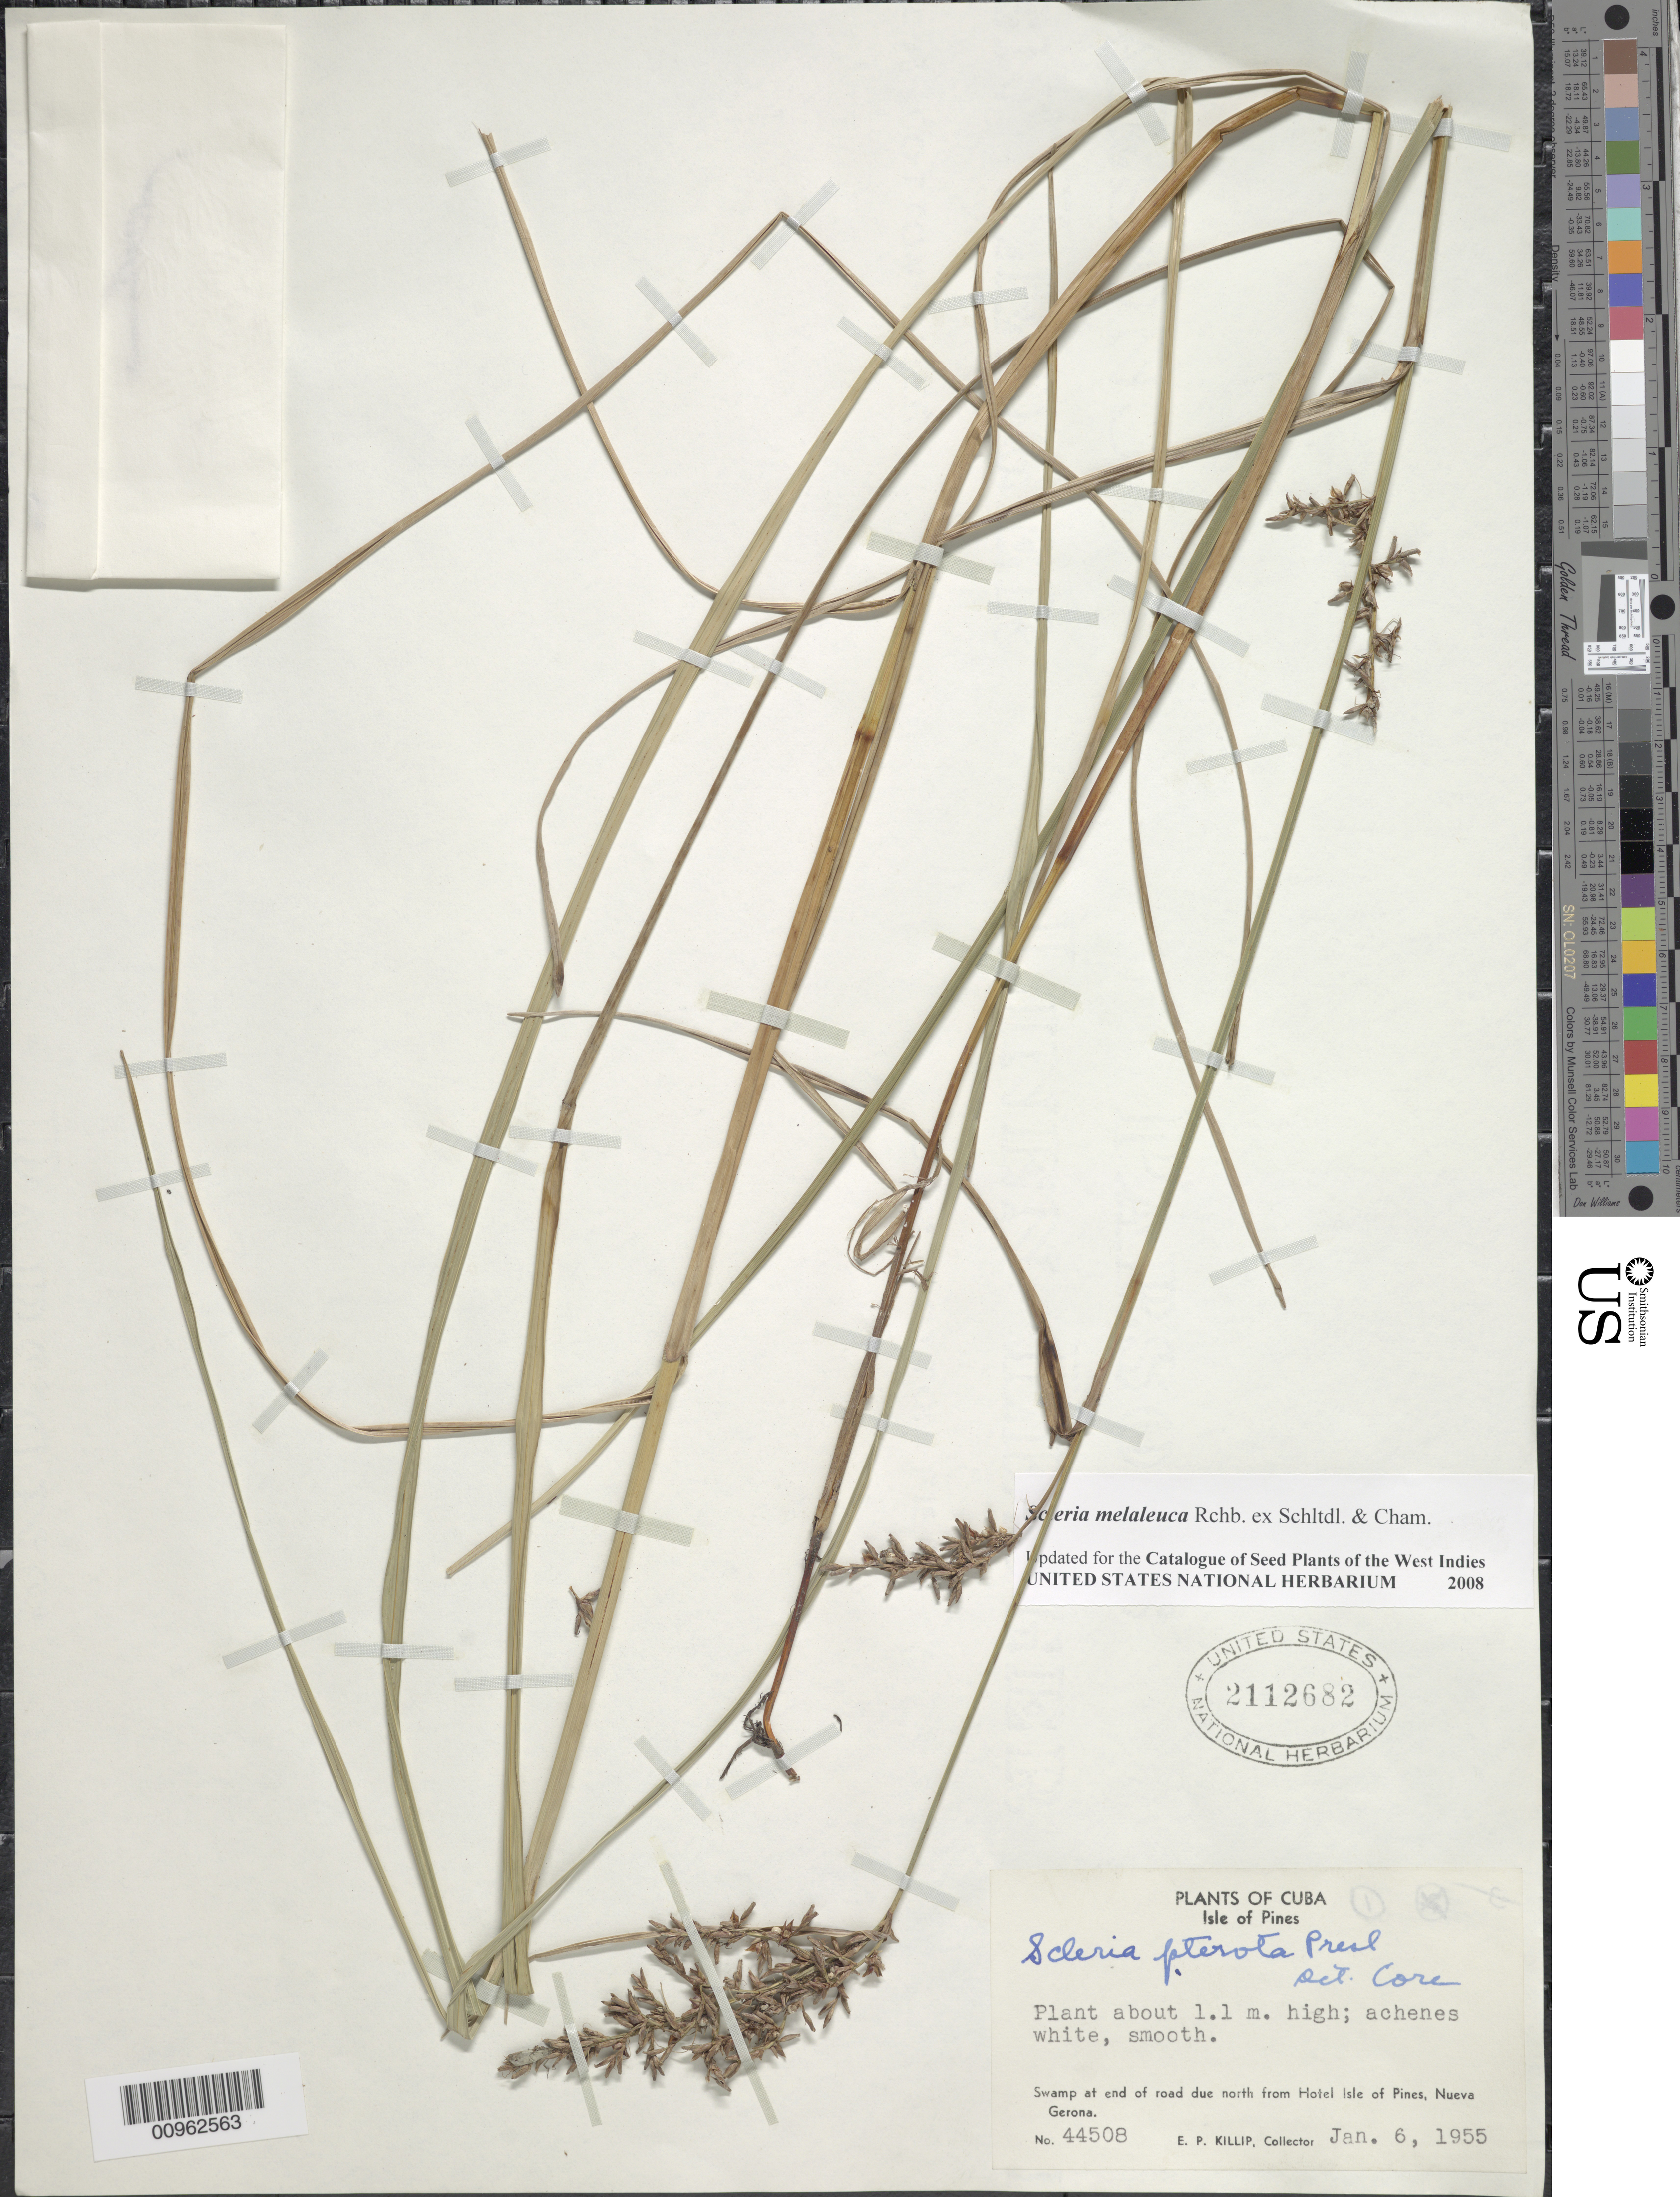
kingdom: Plantae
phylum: Tracheophyta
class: Liliopsida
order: Poales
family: Cyperaceae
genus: Scleria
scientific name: Scleria gaertneri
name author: Raddi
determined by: Strong, M. T., (US), Smithsonian Institution - National Museum of Natural History (UNITED STATES)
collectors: E. P. Killip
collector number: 44508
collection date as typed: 06 Jan 1955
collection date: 1955-01-06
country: Cuba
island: Isla de la Juventud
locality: At end of road dur north from Hotel Isle of Pines, Nueva Gerona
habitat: Swamp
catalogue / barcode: US 2112682